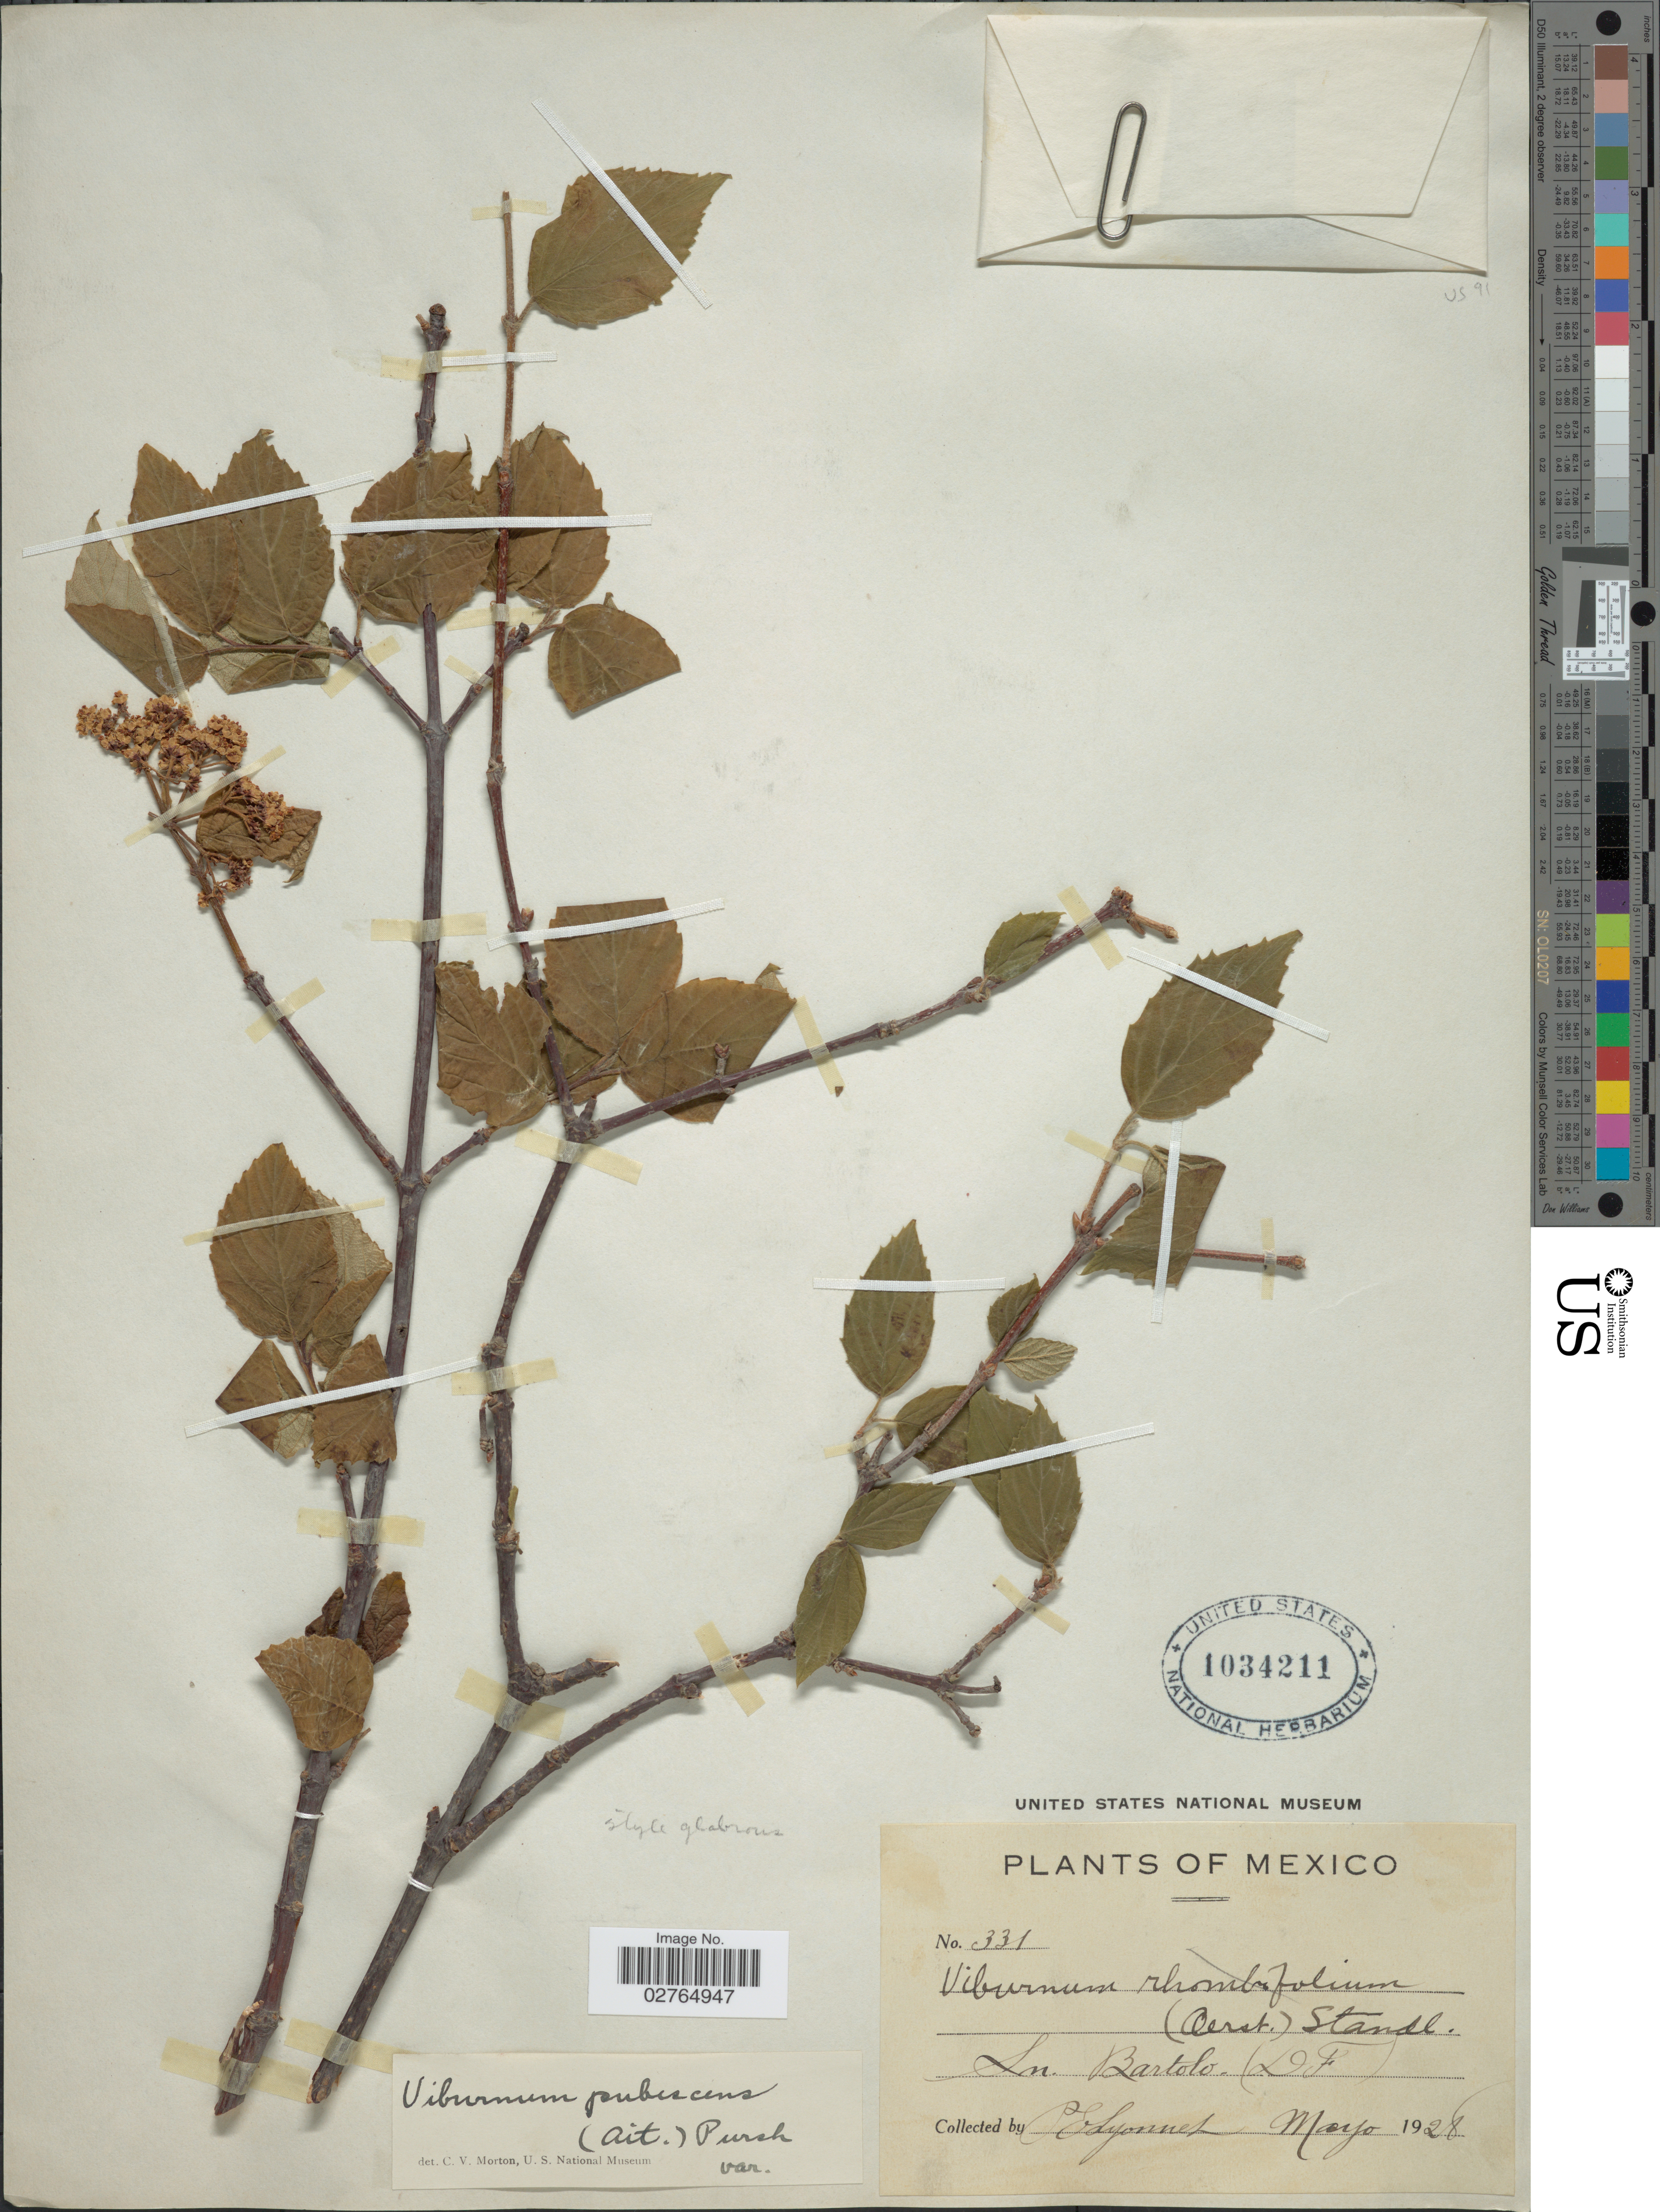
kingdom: Plantae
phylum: Tracheophyta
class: Magnoliopsida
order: Dipsacales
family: Viburnaceae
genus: Viburnum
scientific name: Viburnum pubescens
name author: (Aiton) Pursh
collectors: P. Lyonnel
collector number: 331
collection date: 1928-05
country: Mexico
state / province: Distrito Federal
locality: Sn. Bartolo.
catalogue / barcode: US 1034211